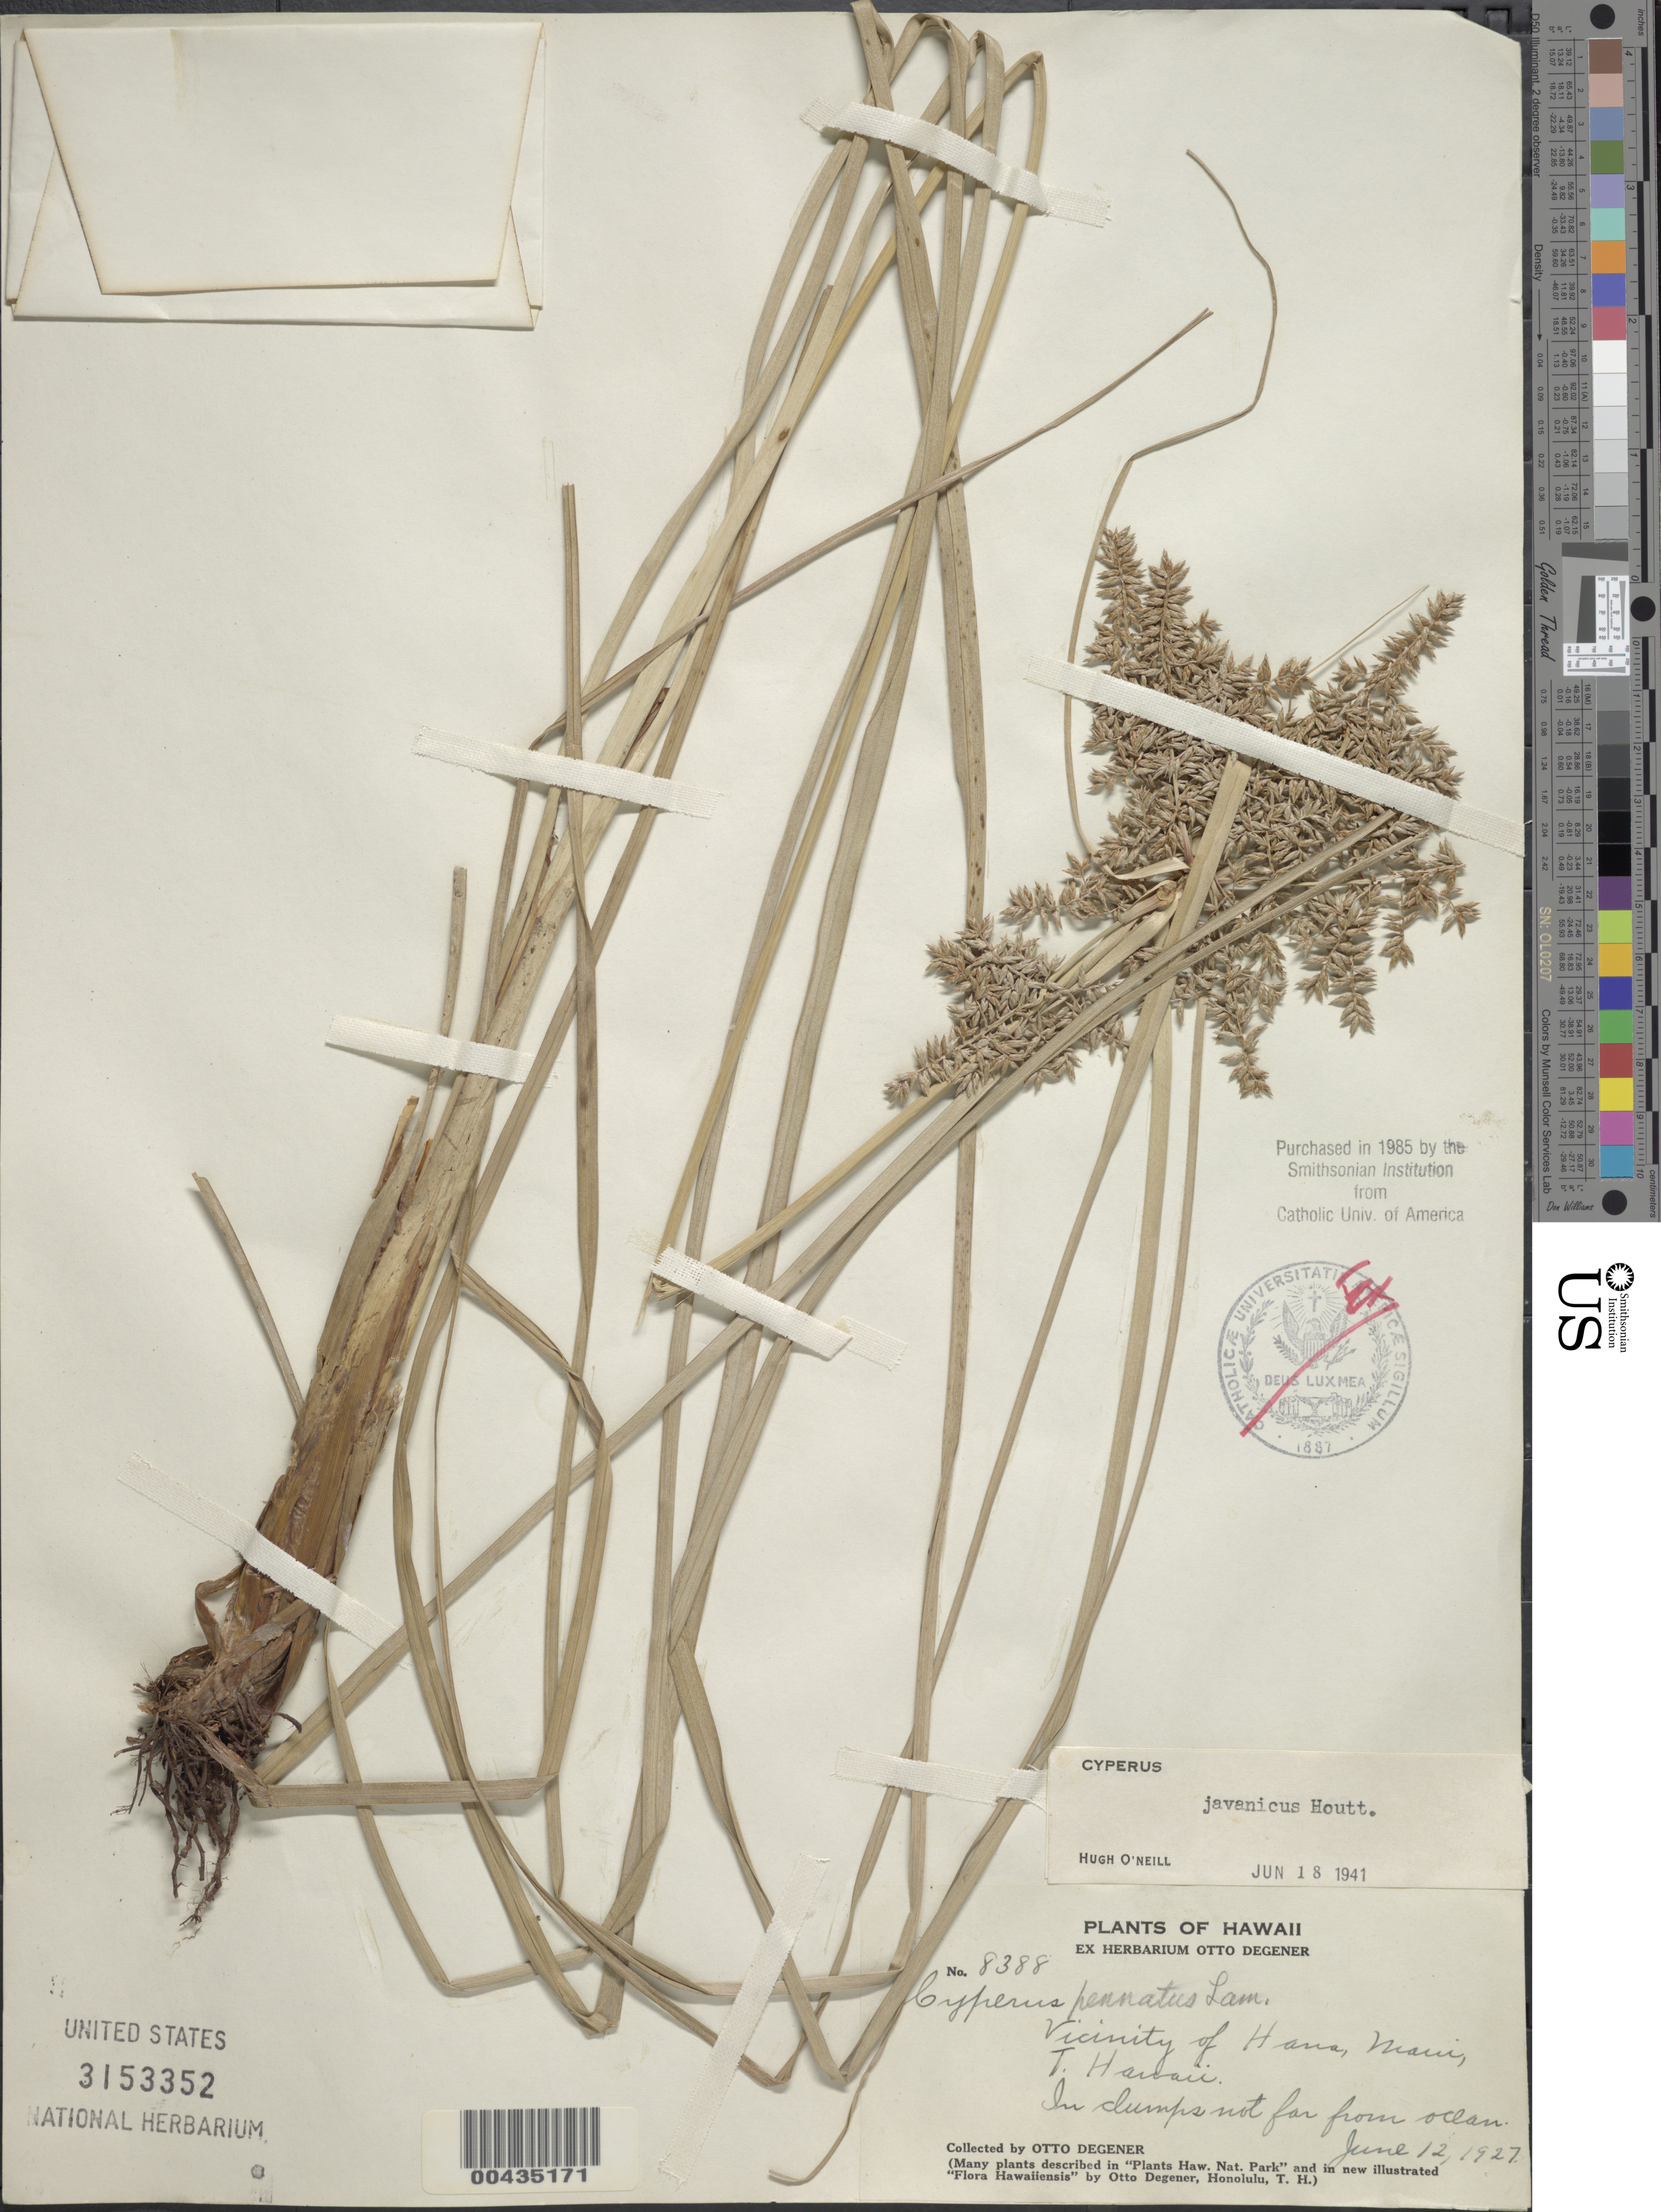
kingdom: Plantae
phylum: Tracheophyta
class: Liliopsida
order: Poales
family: Cyperaceae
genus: Cyperus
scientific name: Cyperus javanicus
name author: Houtt.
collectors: O. Degener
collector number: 8388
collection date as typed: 12 Jun 1927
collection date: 1927-06-12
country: United States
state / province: Hawaii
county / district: Maui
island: Maui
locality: Vicinity of Hana, Maui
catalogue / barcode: US 3153352